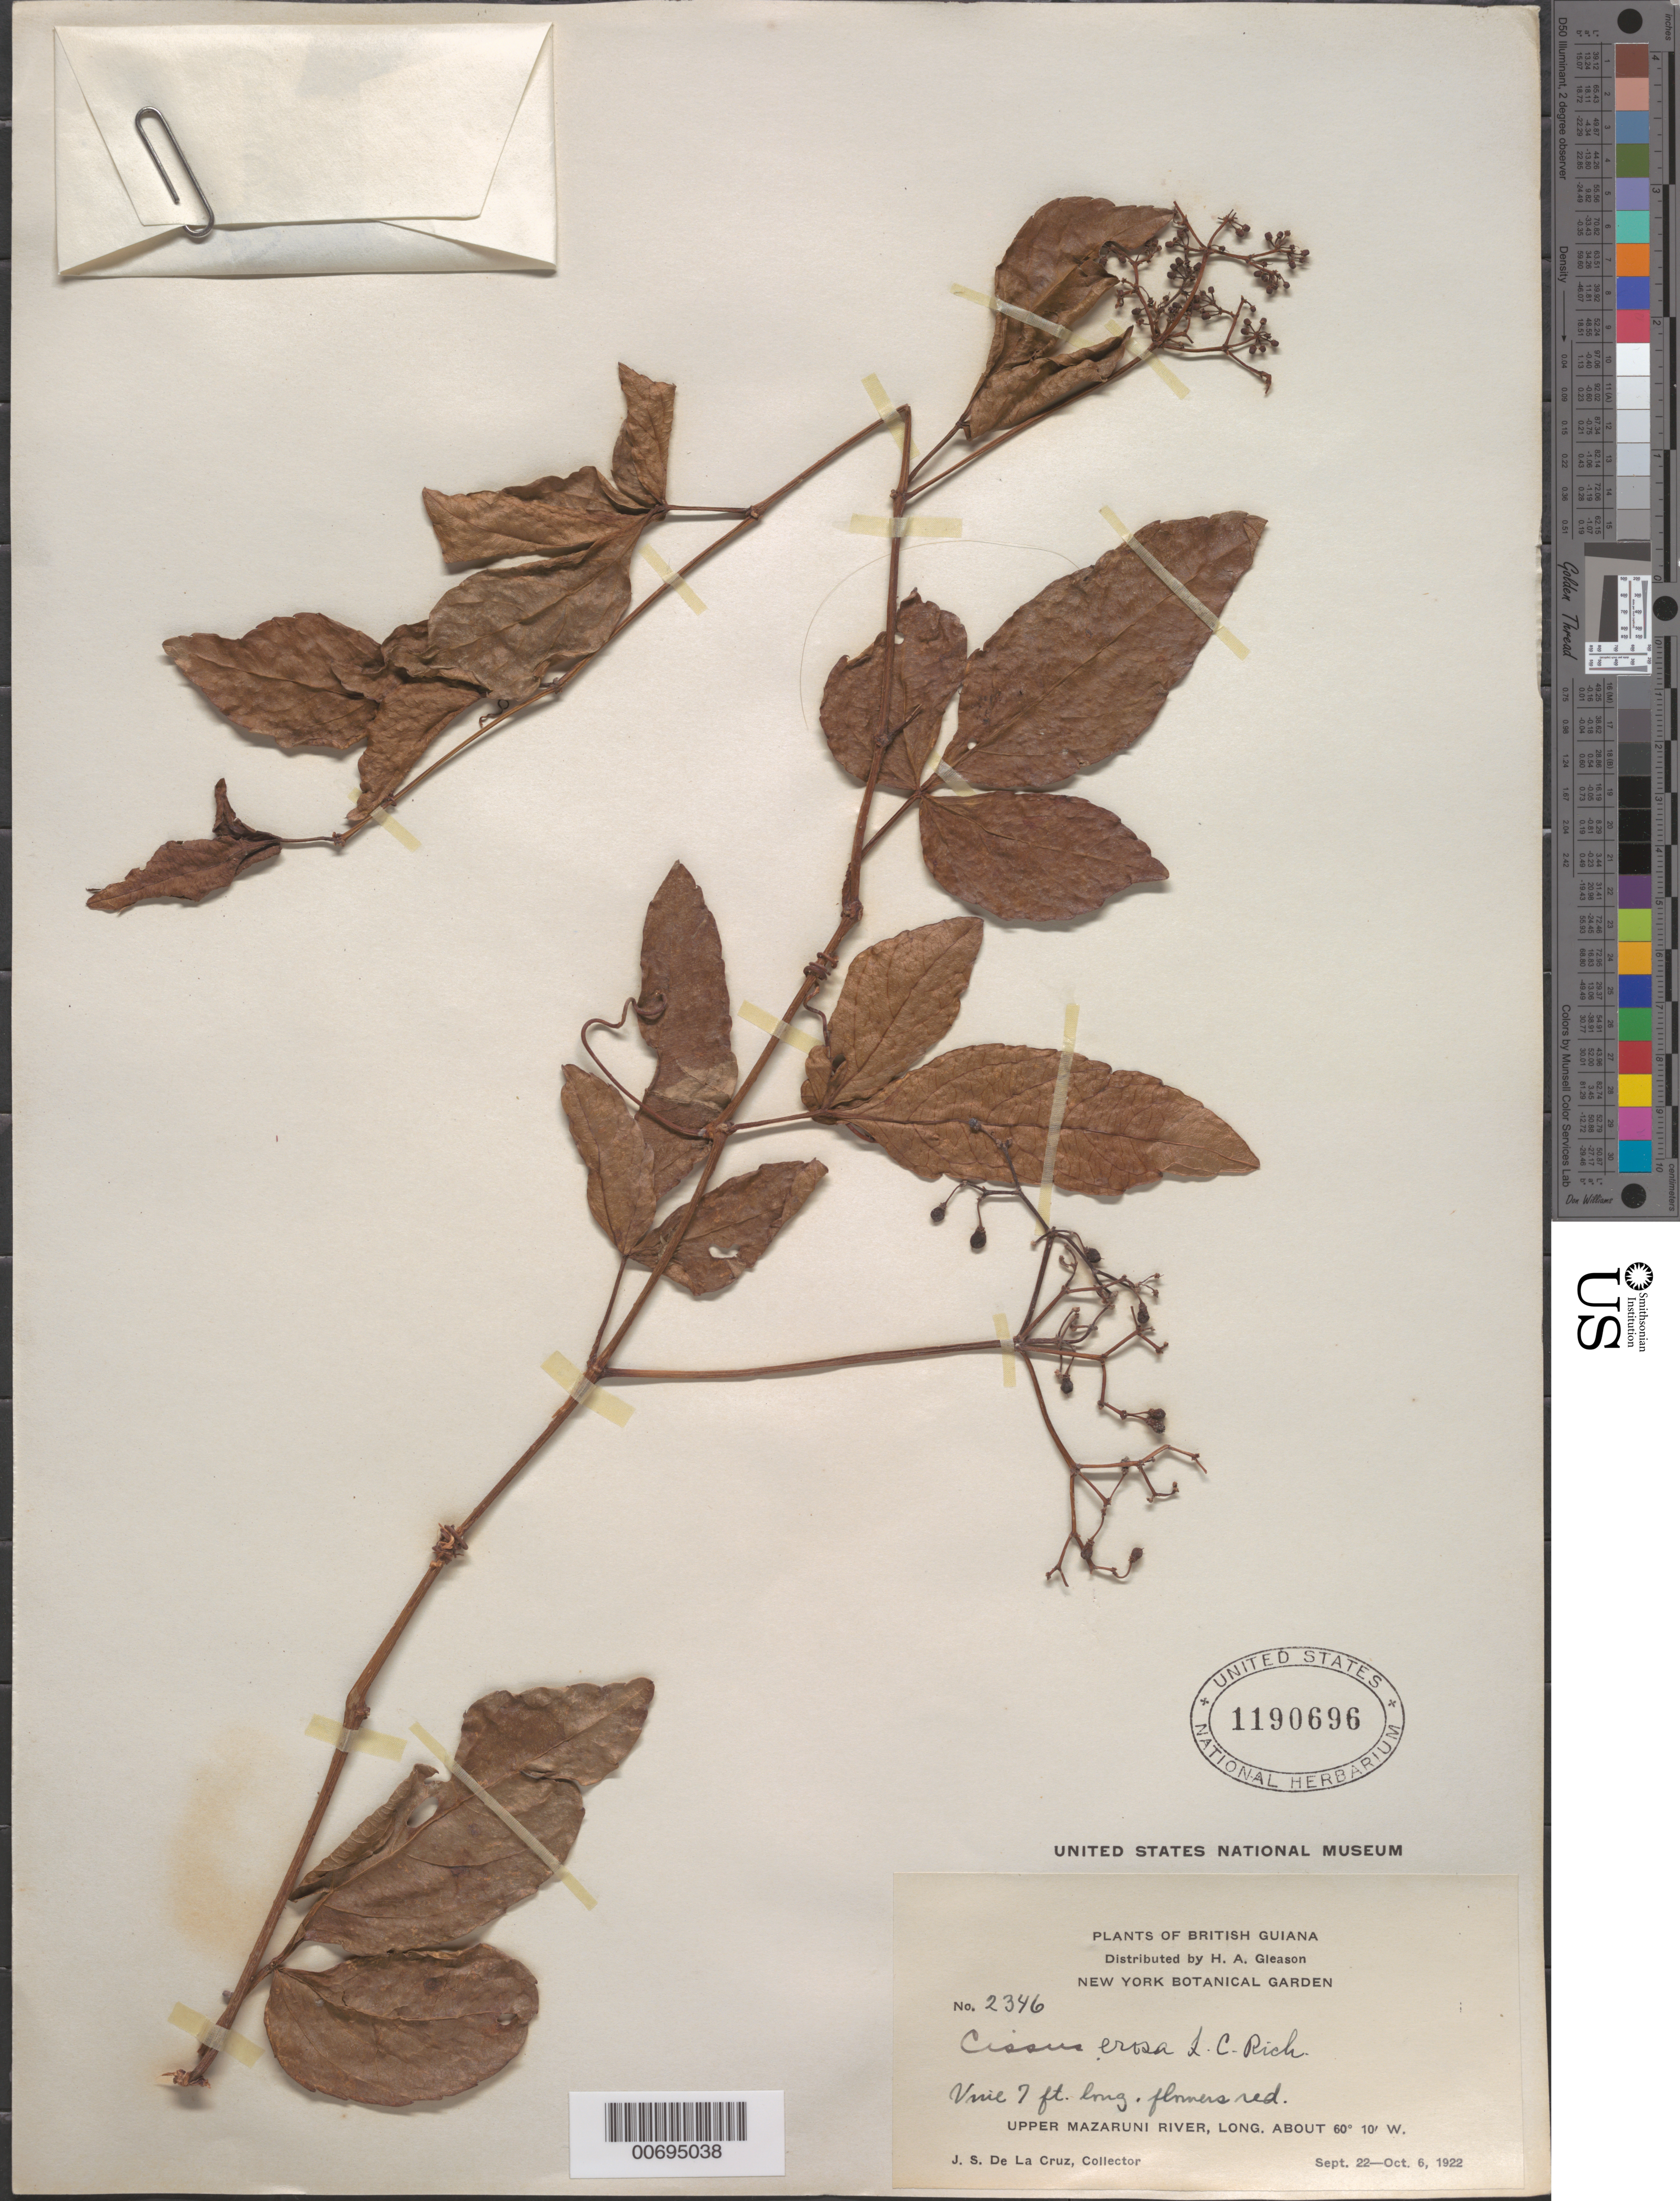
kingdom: Plantae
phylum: Tracheophyta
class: Magnoliopsida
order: Vitales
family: Vitaceae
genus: Cissus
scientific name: Cissus erosa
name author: Rich.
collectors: J. S. de la Cruz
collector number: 2346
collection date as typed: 22-Sep-22 to 6-Oct-22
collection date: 1922-09-22/1922-10-06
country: Guyana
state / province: Cuyuni-Mazaruni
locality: Upper Mazaruni R.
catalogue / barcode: US 1190696